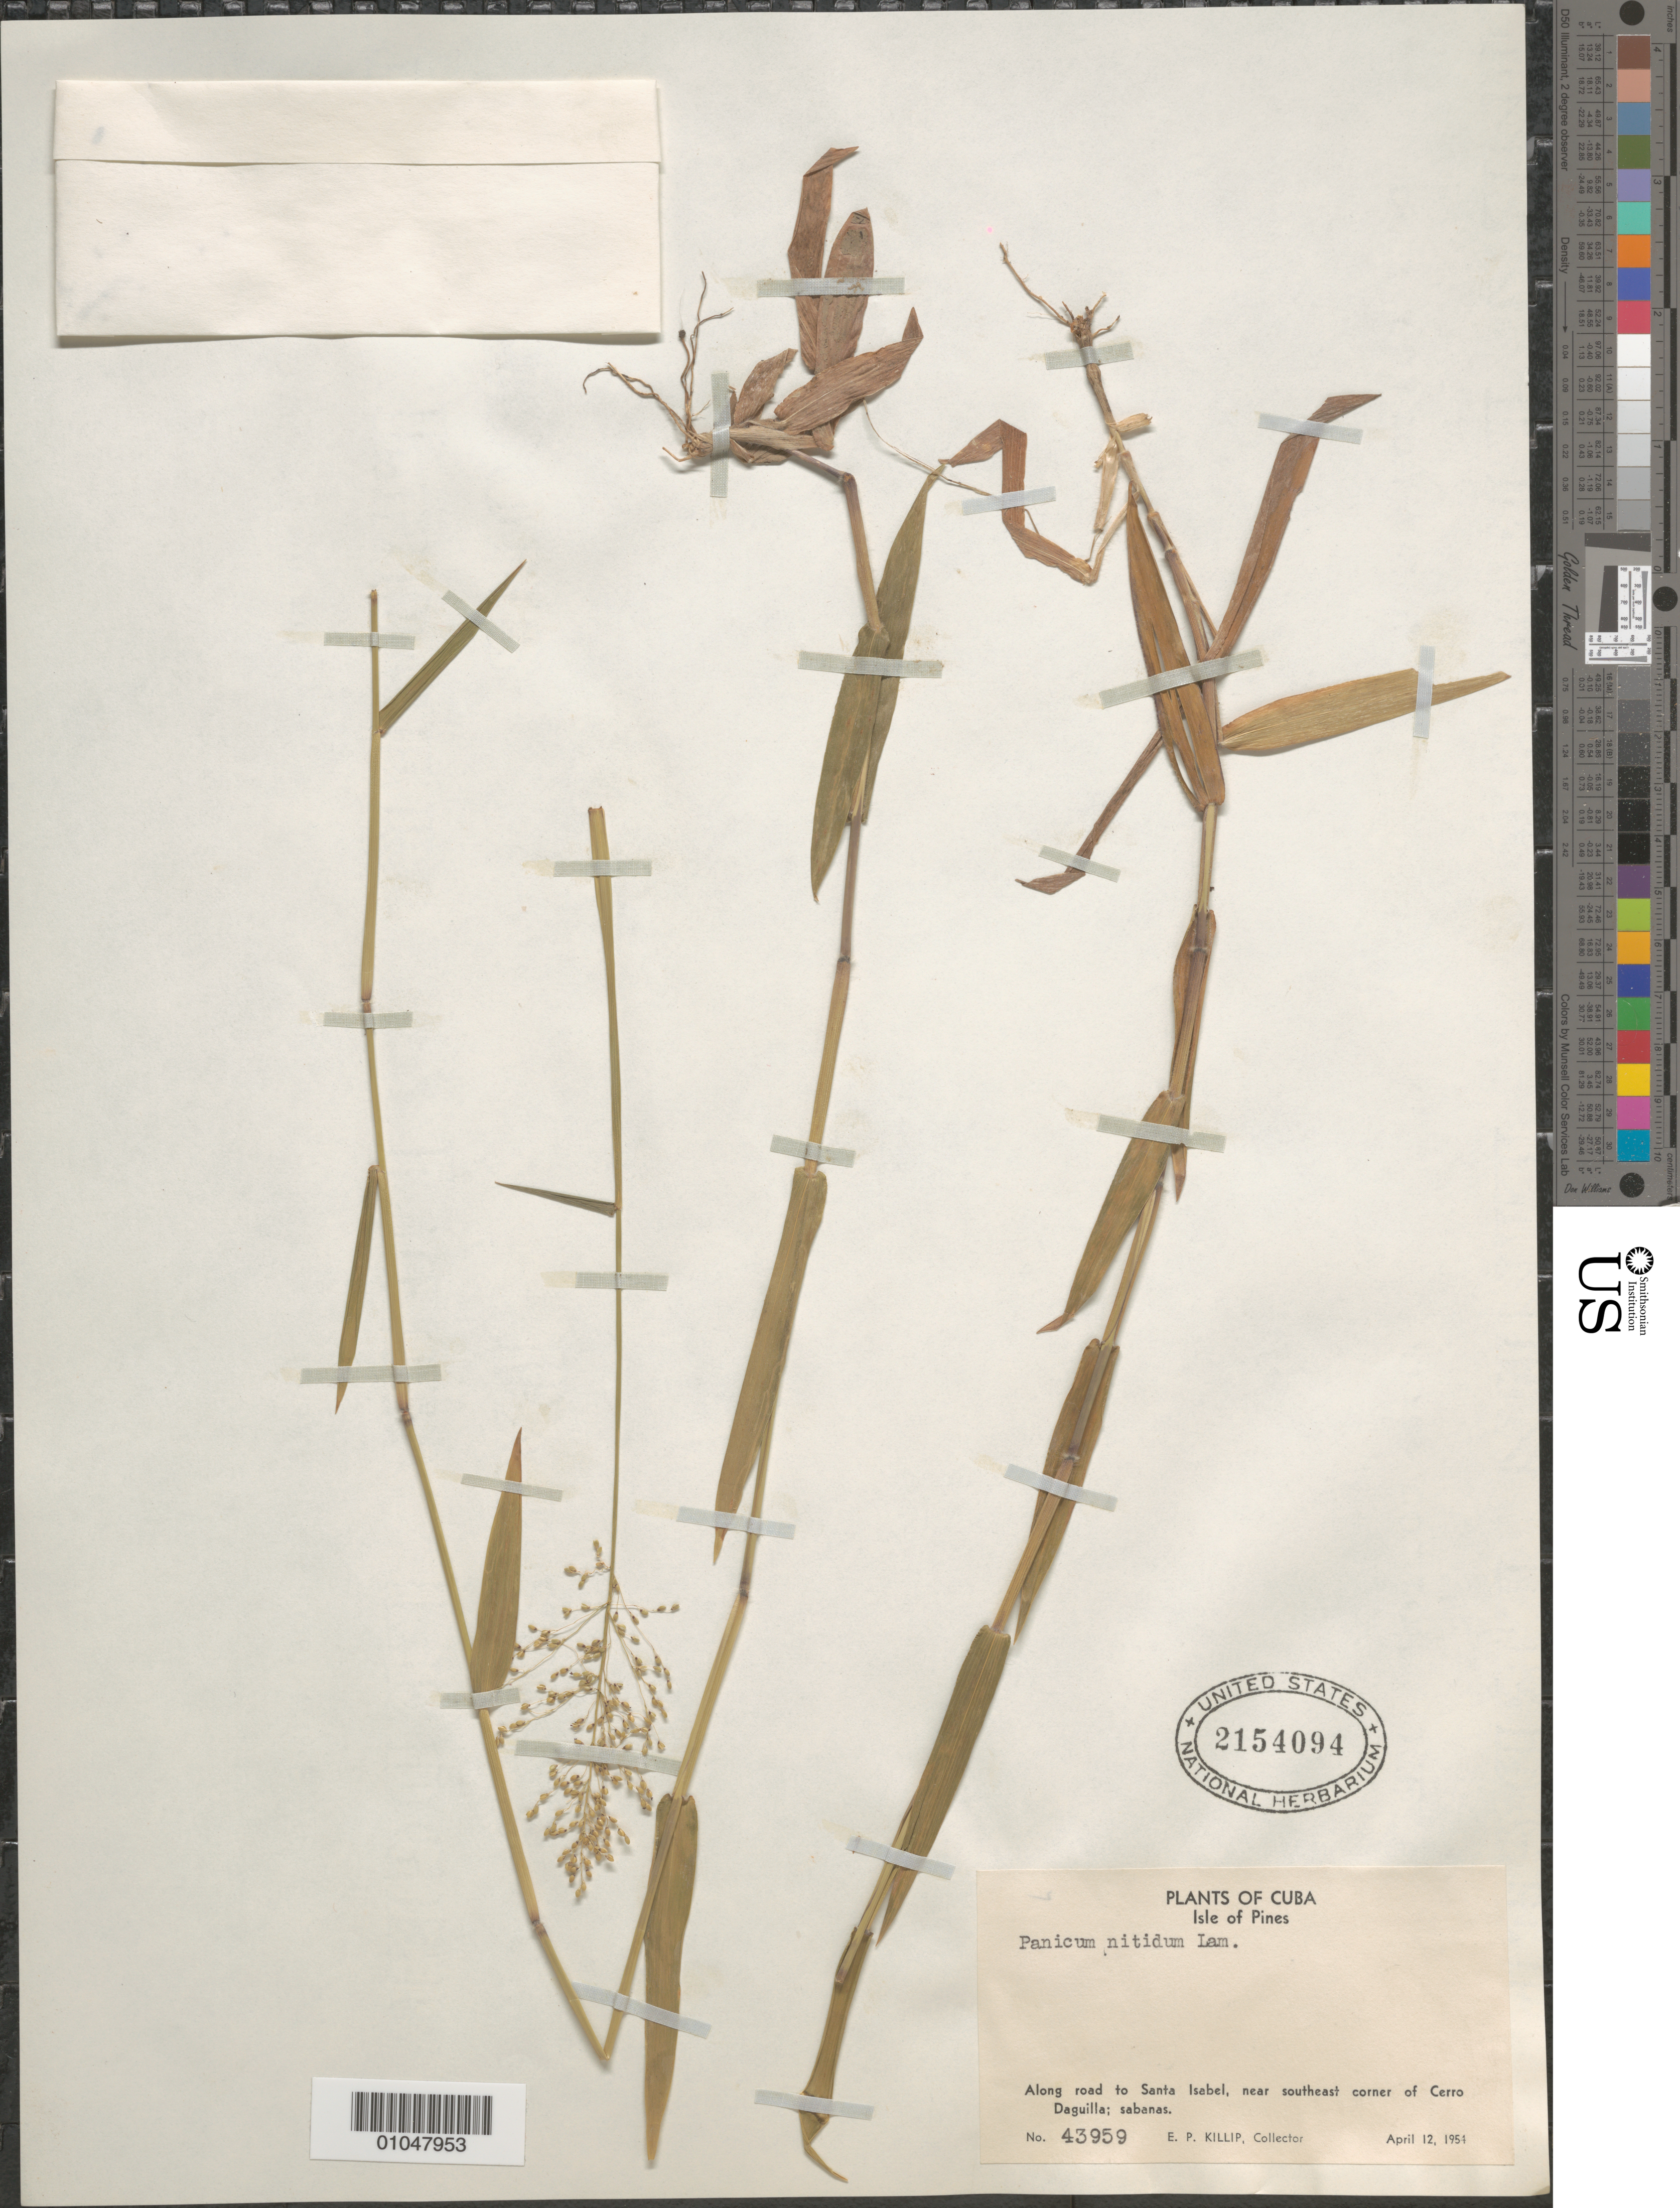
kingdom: Plantae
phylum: Tracheophyta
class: Liliopsida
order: Poales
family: Poaceae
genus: Panicum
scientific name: Panicum nitidum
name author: Lam.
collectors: E. P. Killip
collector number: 43959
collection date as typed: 12 Apr 1954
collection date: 1954-04-12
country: Cuba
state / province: Isla de la Juventud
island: Isla de la Juventud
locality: [Isle of Pines], Along rd to Santa Isabel, near SE corner of Cerro Daguila, savannas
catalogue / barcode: US 2154094